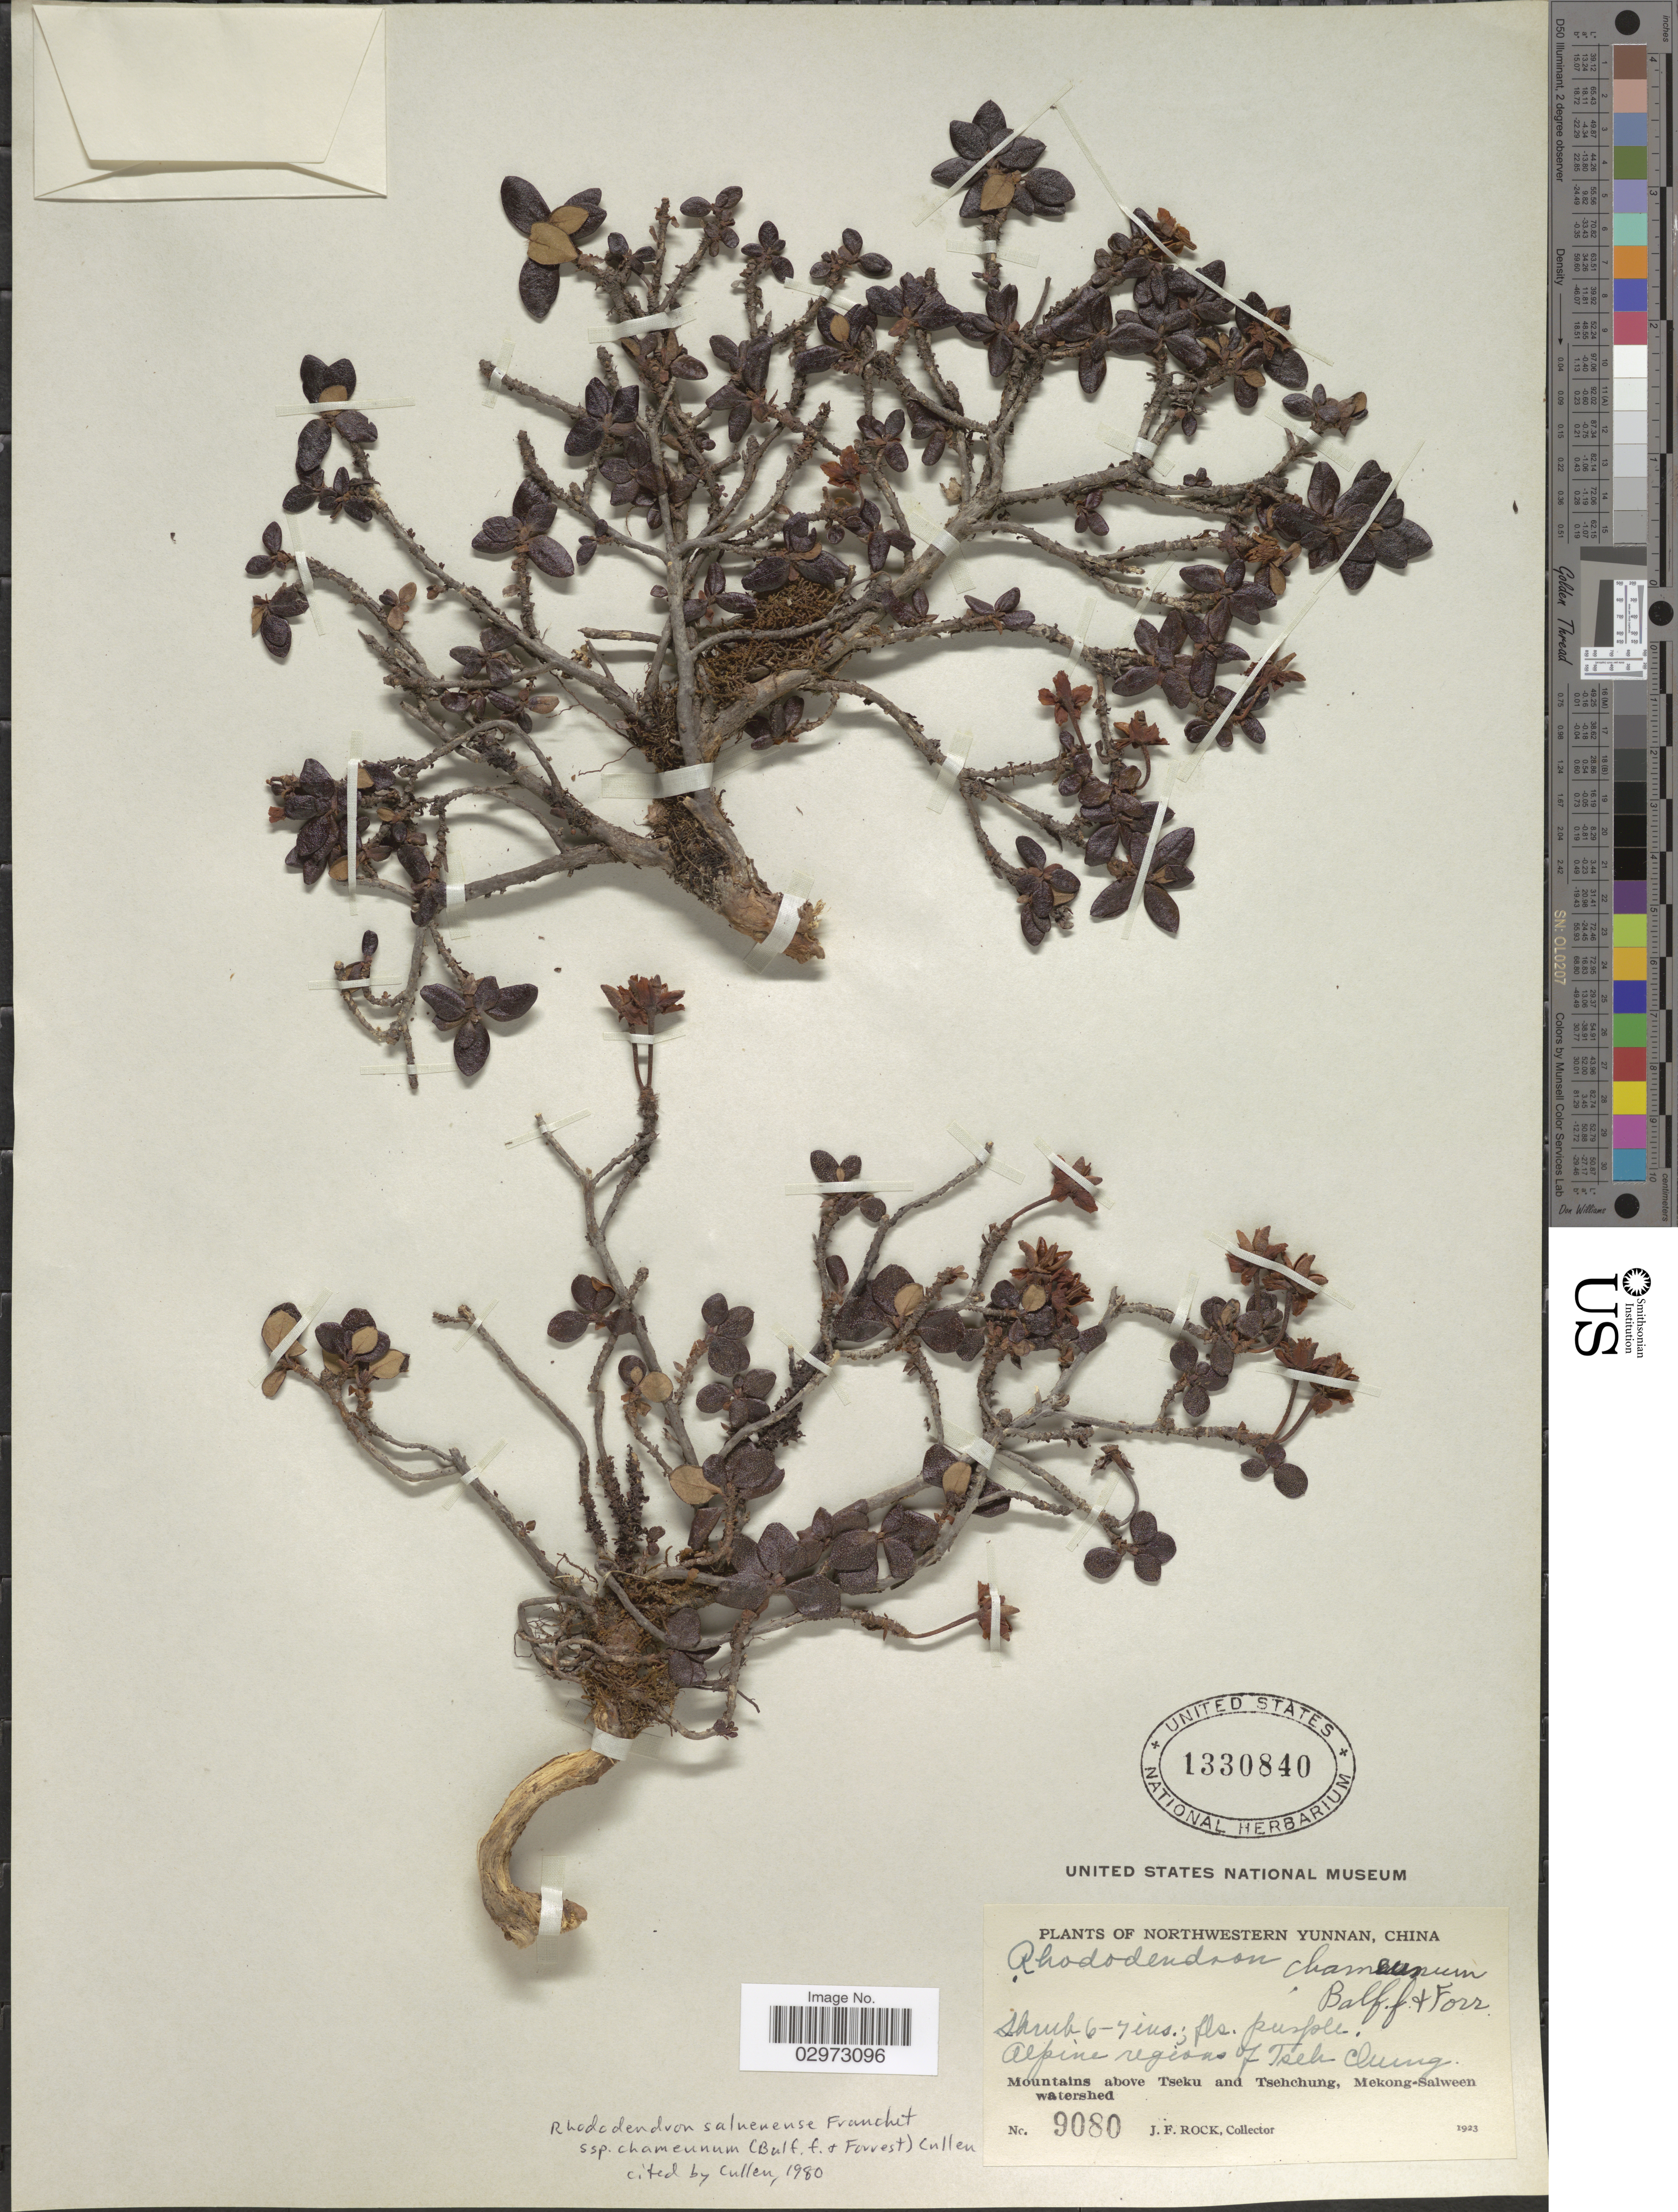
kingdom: Plantae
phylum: Tracheophyta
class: Magnoliopsida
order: Ericales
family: Ericaceae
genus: Rhododendron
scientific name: Rhododendron saluenense subsp. chameunum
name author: (Balf. f. & Forrest) Cullen in Cullen & D.F.Chamb.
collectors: J. Rock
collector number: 9080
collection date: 1923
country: China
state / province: Yunnan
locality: Northwestern Yunnan. Alpine regions of Tseh Chung. Mountains above Tseku and Tsechung, Mekong-Salween watershed.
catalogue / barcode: US 1330840